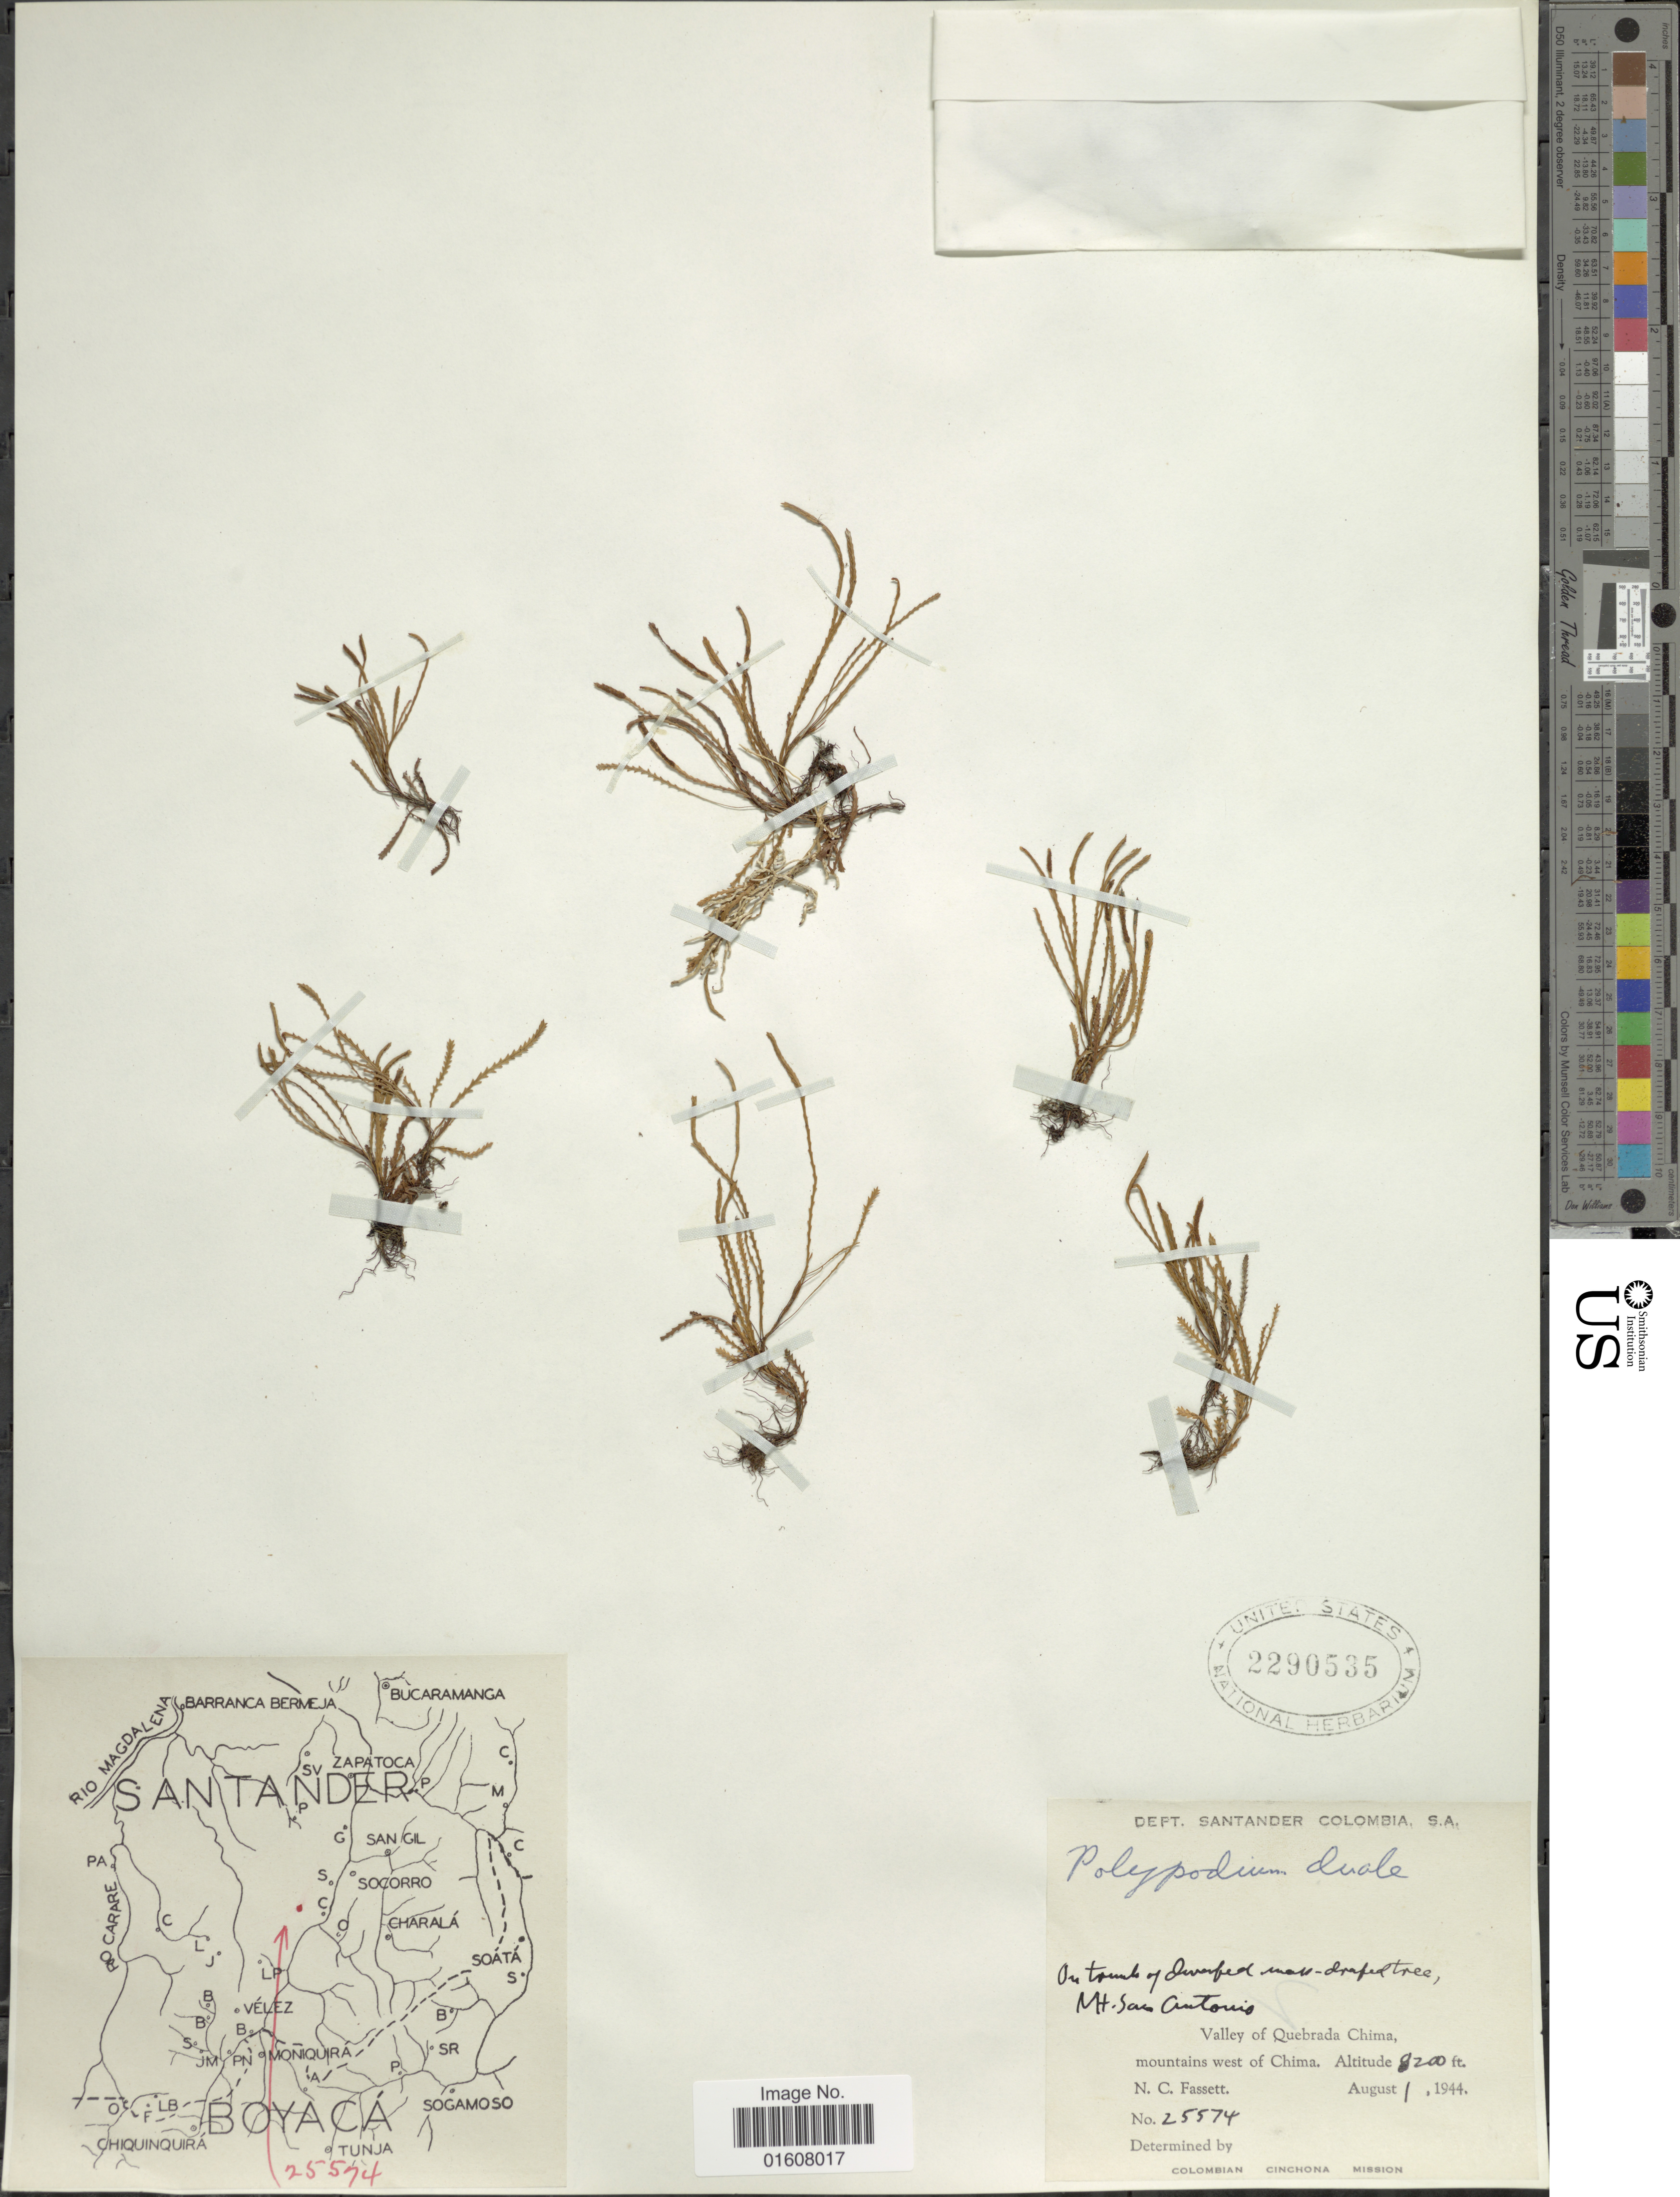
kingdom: Plantae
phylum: Tracheophyta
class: Polypodiopsida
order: Polypodiales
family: Polypodiaceae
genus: Cochlidium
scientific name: Cochlidium serrulatum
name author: (Sw.) L.E. Bishop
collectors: N. C. Fassett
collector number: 25574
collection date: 1944-08-01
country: Colombia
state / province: Santander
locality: Valley of Quebrada Chima, mountains west of Chima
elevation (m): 2499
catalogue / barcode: US 2290535